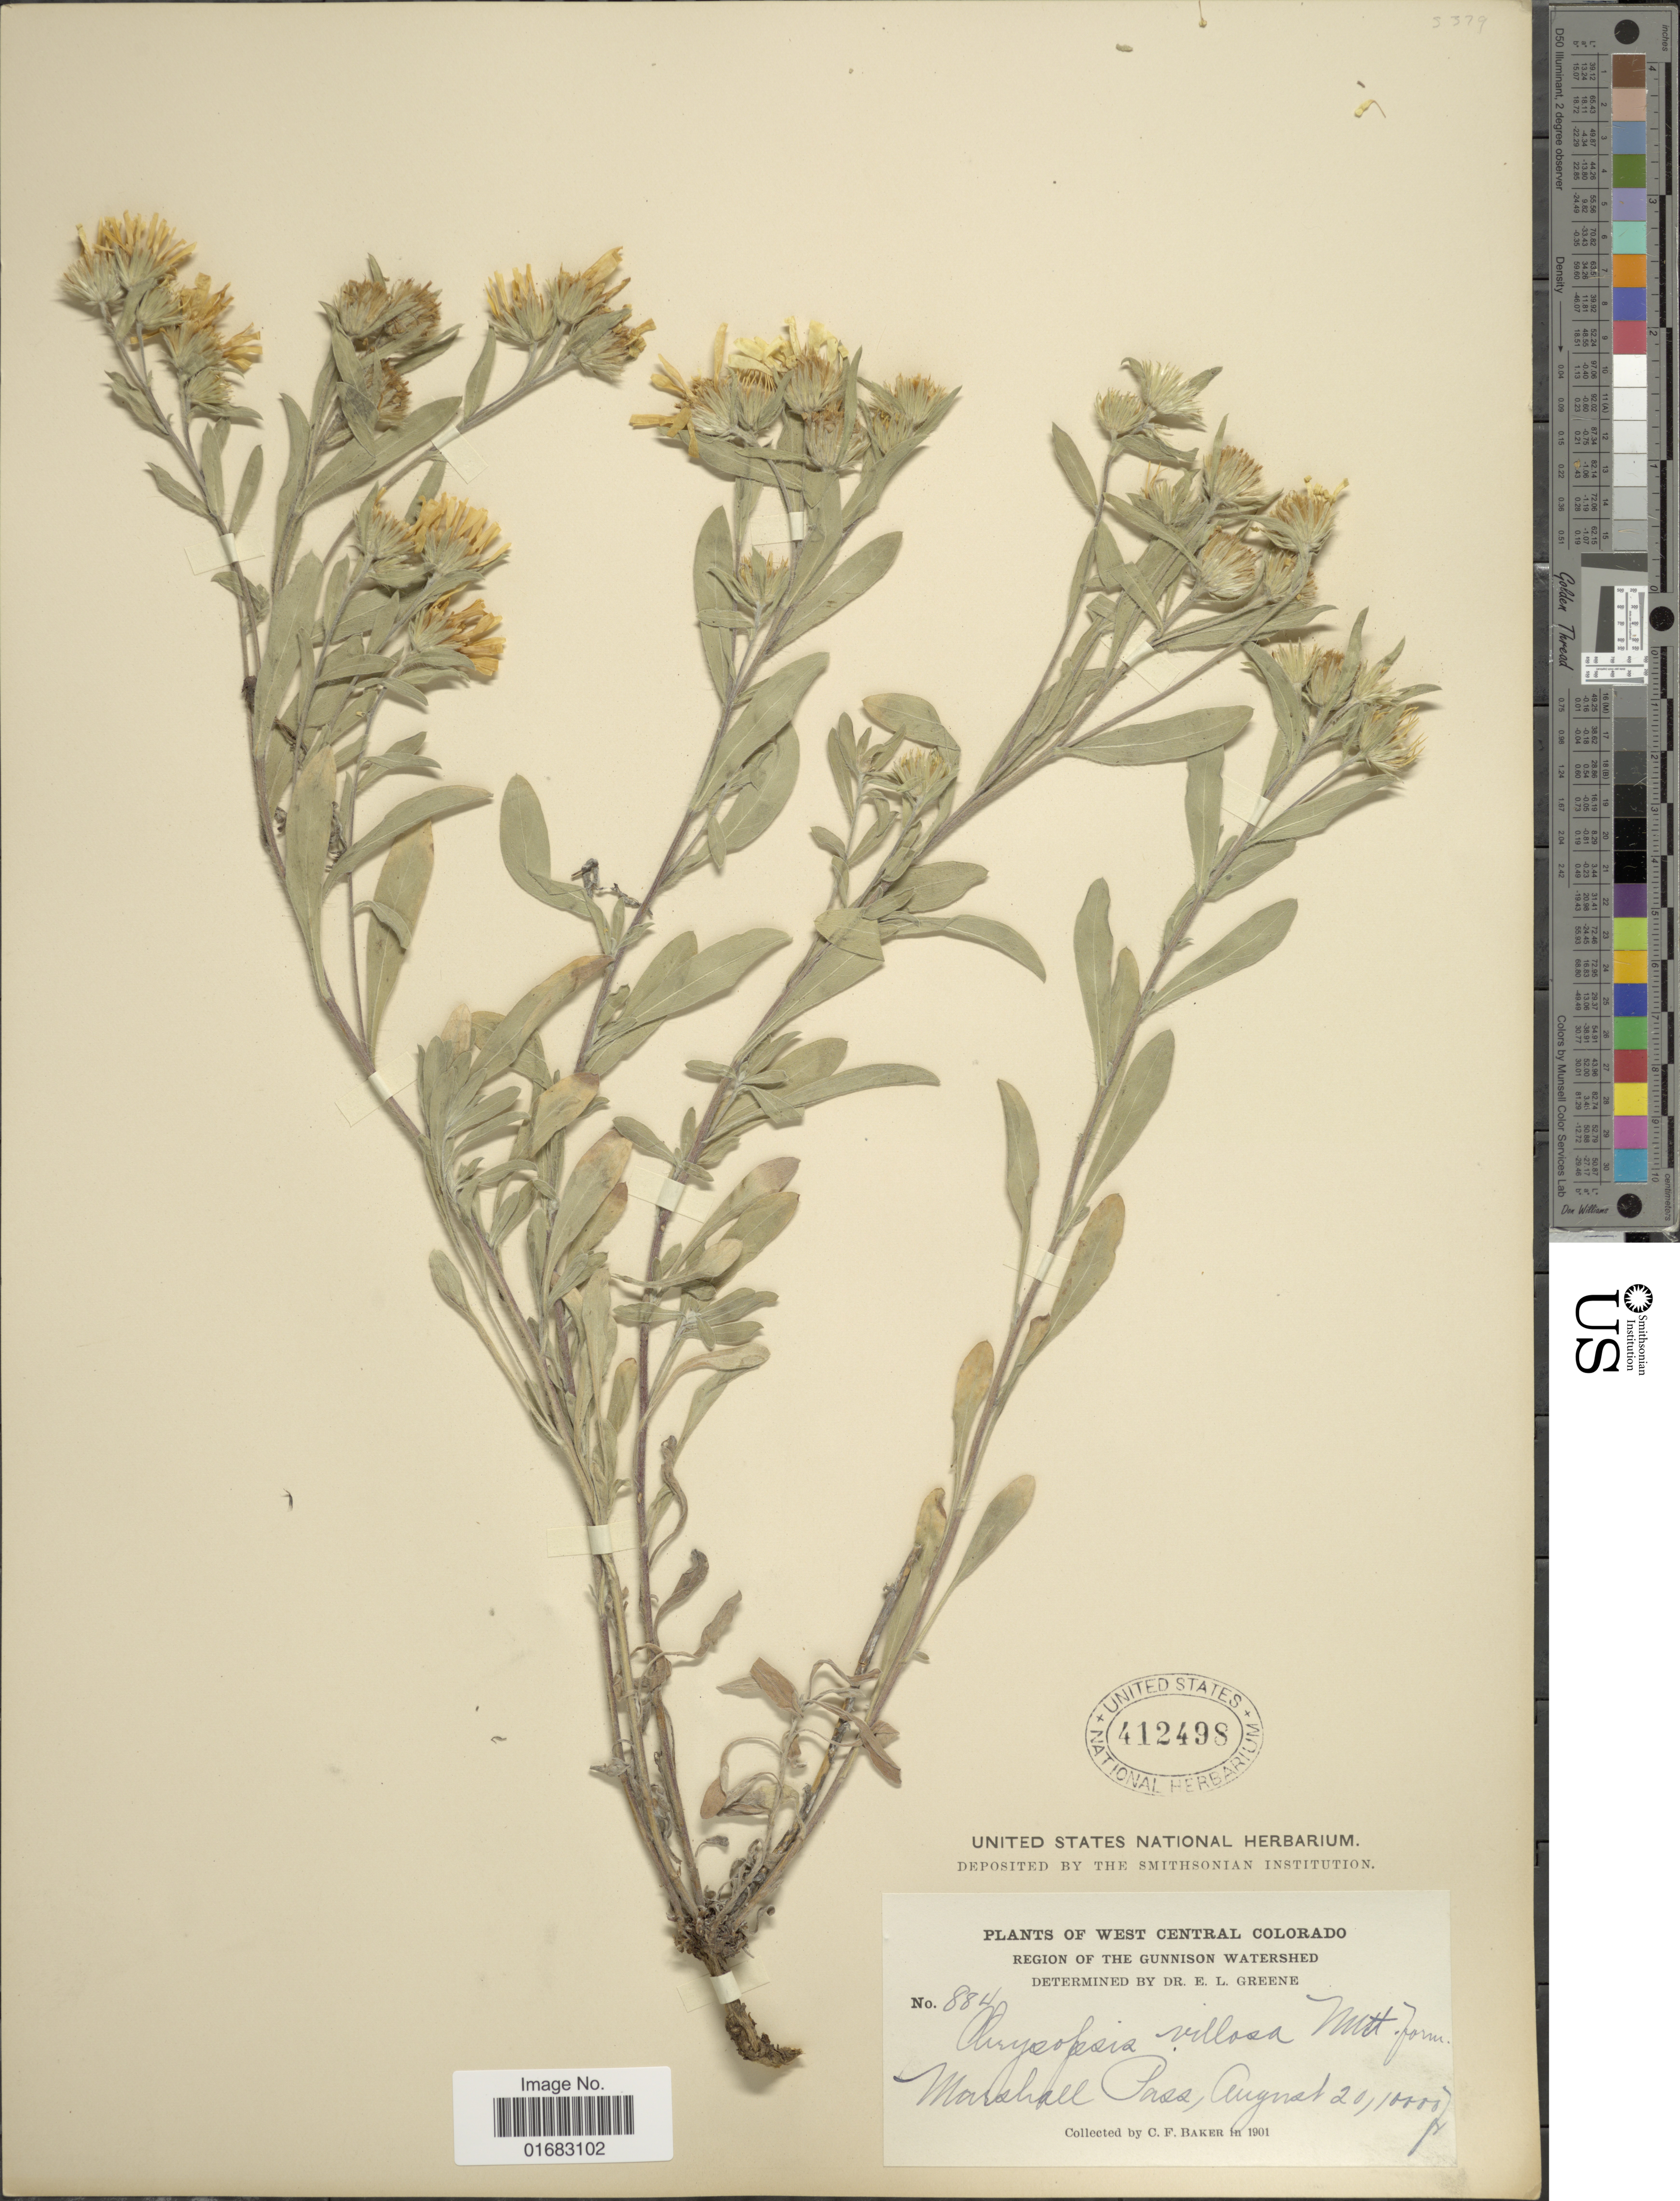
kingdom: Plantae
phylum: Tracheophyta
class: Magnoliopsida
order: Asterales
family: Asteraceae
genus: Heterotheca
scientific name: Heterotheca villosa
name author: (Pursh) Shinners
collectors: C. F. Baker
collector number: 884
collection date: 1901-08-20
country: United States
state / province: Colorado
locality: West Central Colorado. Region of the Gunnison Watershed. Marshall Pass.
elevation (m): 305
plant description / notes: No precise locality correction needed.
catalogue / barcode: US 412498